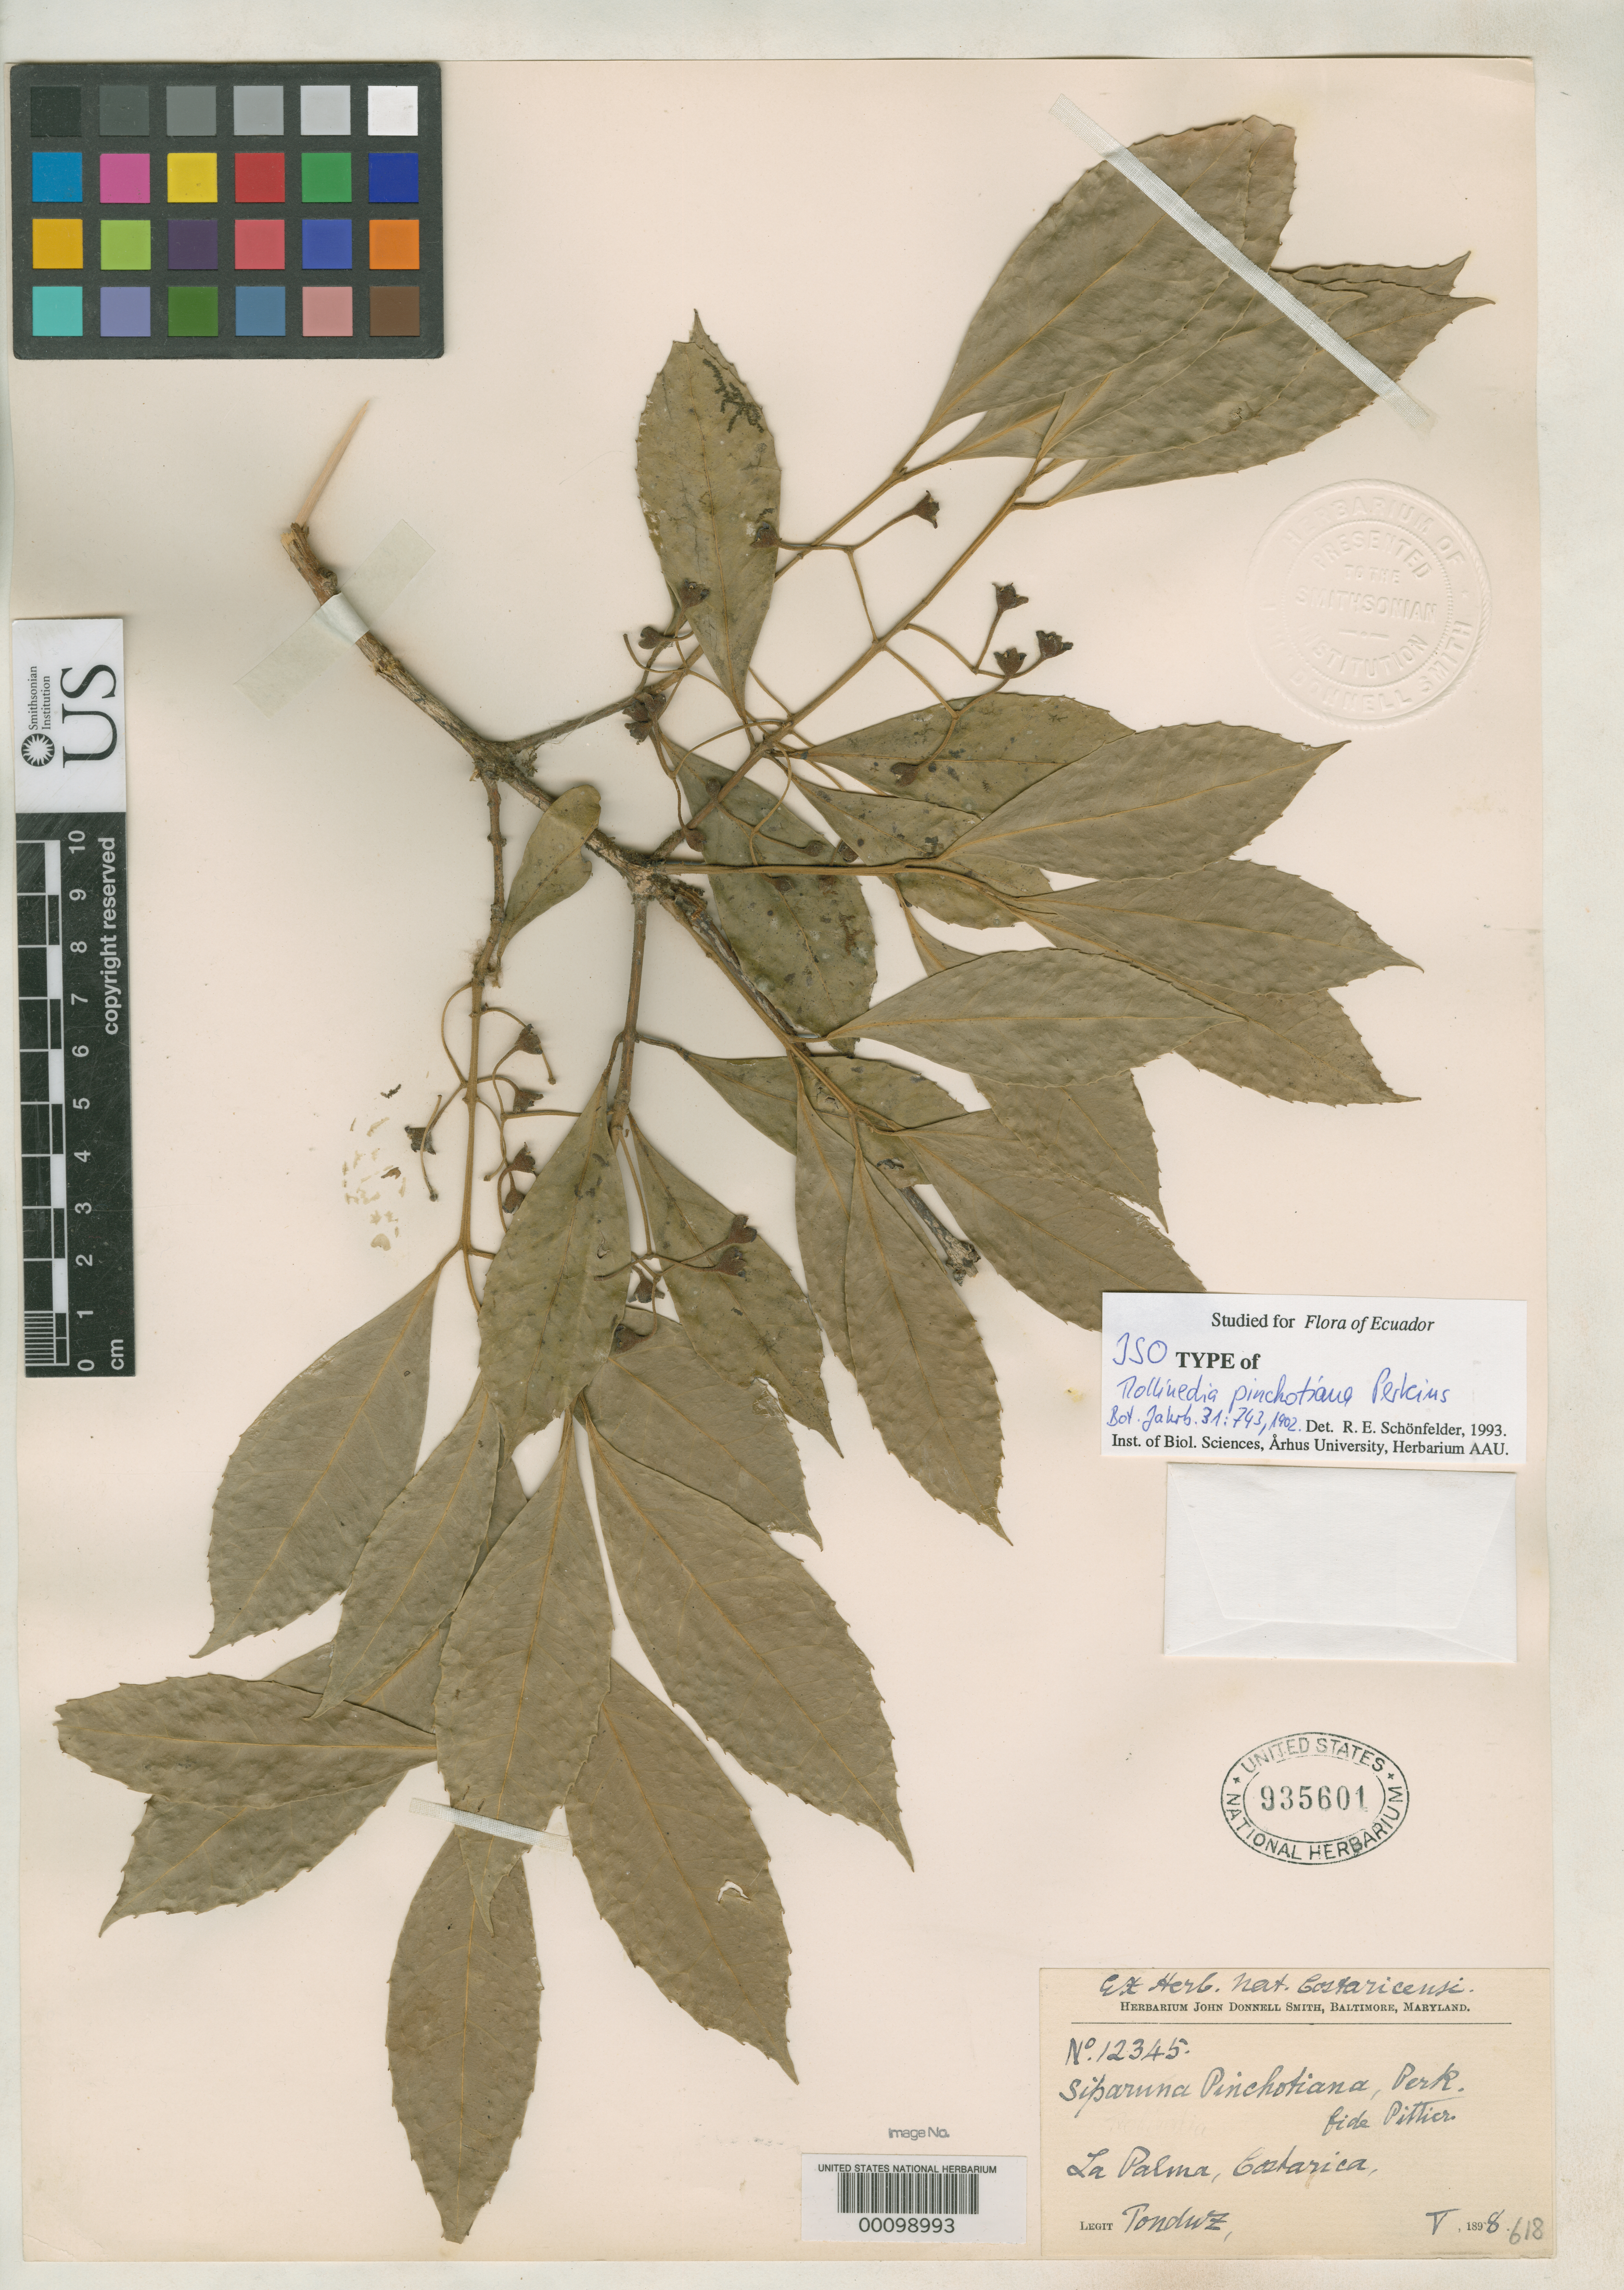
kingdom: Plantae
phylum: Tracheophyta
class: Magnoliopsida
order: Laurales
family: Monimiaceae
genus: Mollinedia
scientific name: Mollinedia pinchotiana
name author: Perkins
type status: Isotype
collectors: A. Tonduz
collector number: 12345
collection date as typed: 22 May 1898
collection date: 1898-05-22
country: Costa Rica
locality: La Palma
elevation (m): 1520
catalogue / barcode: US 935601